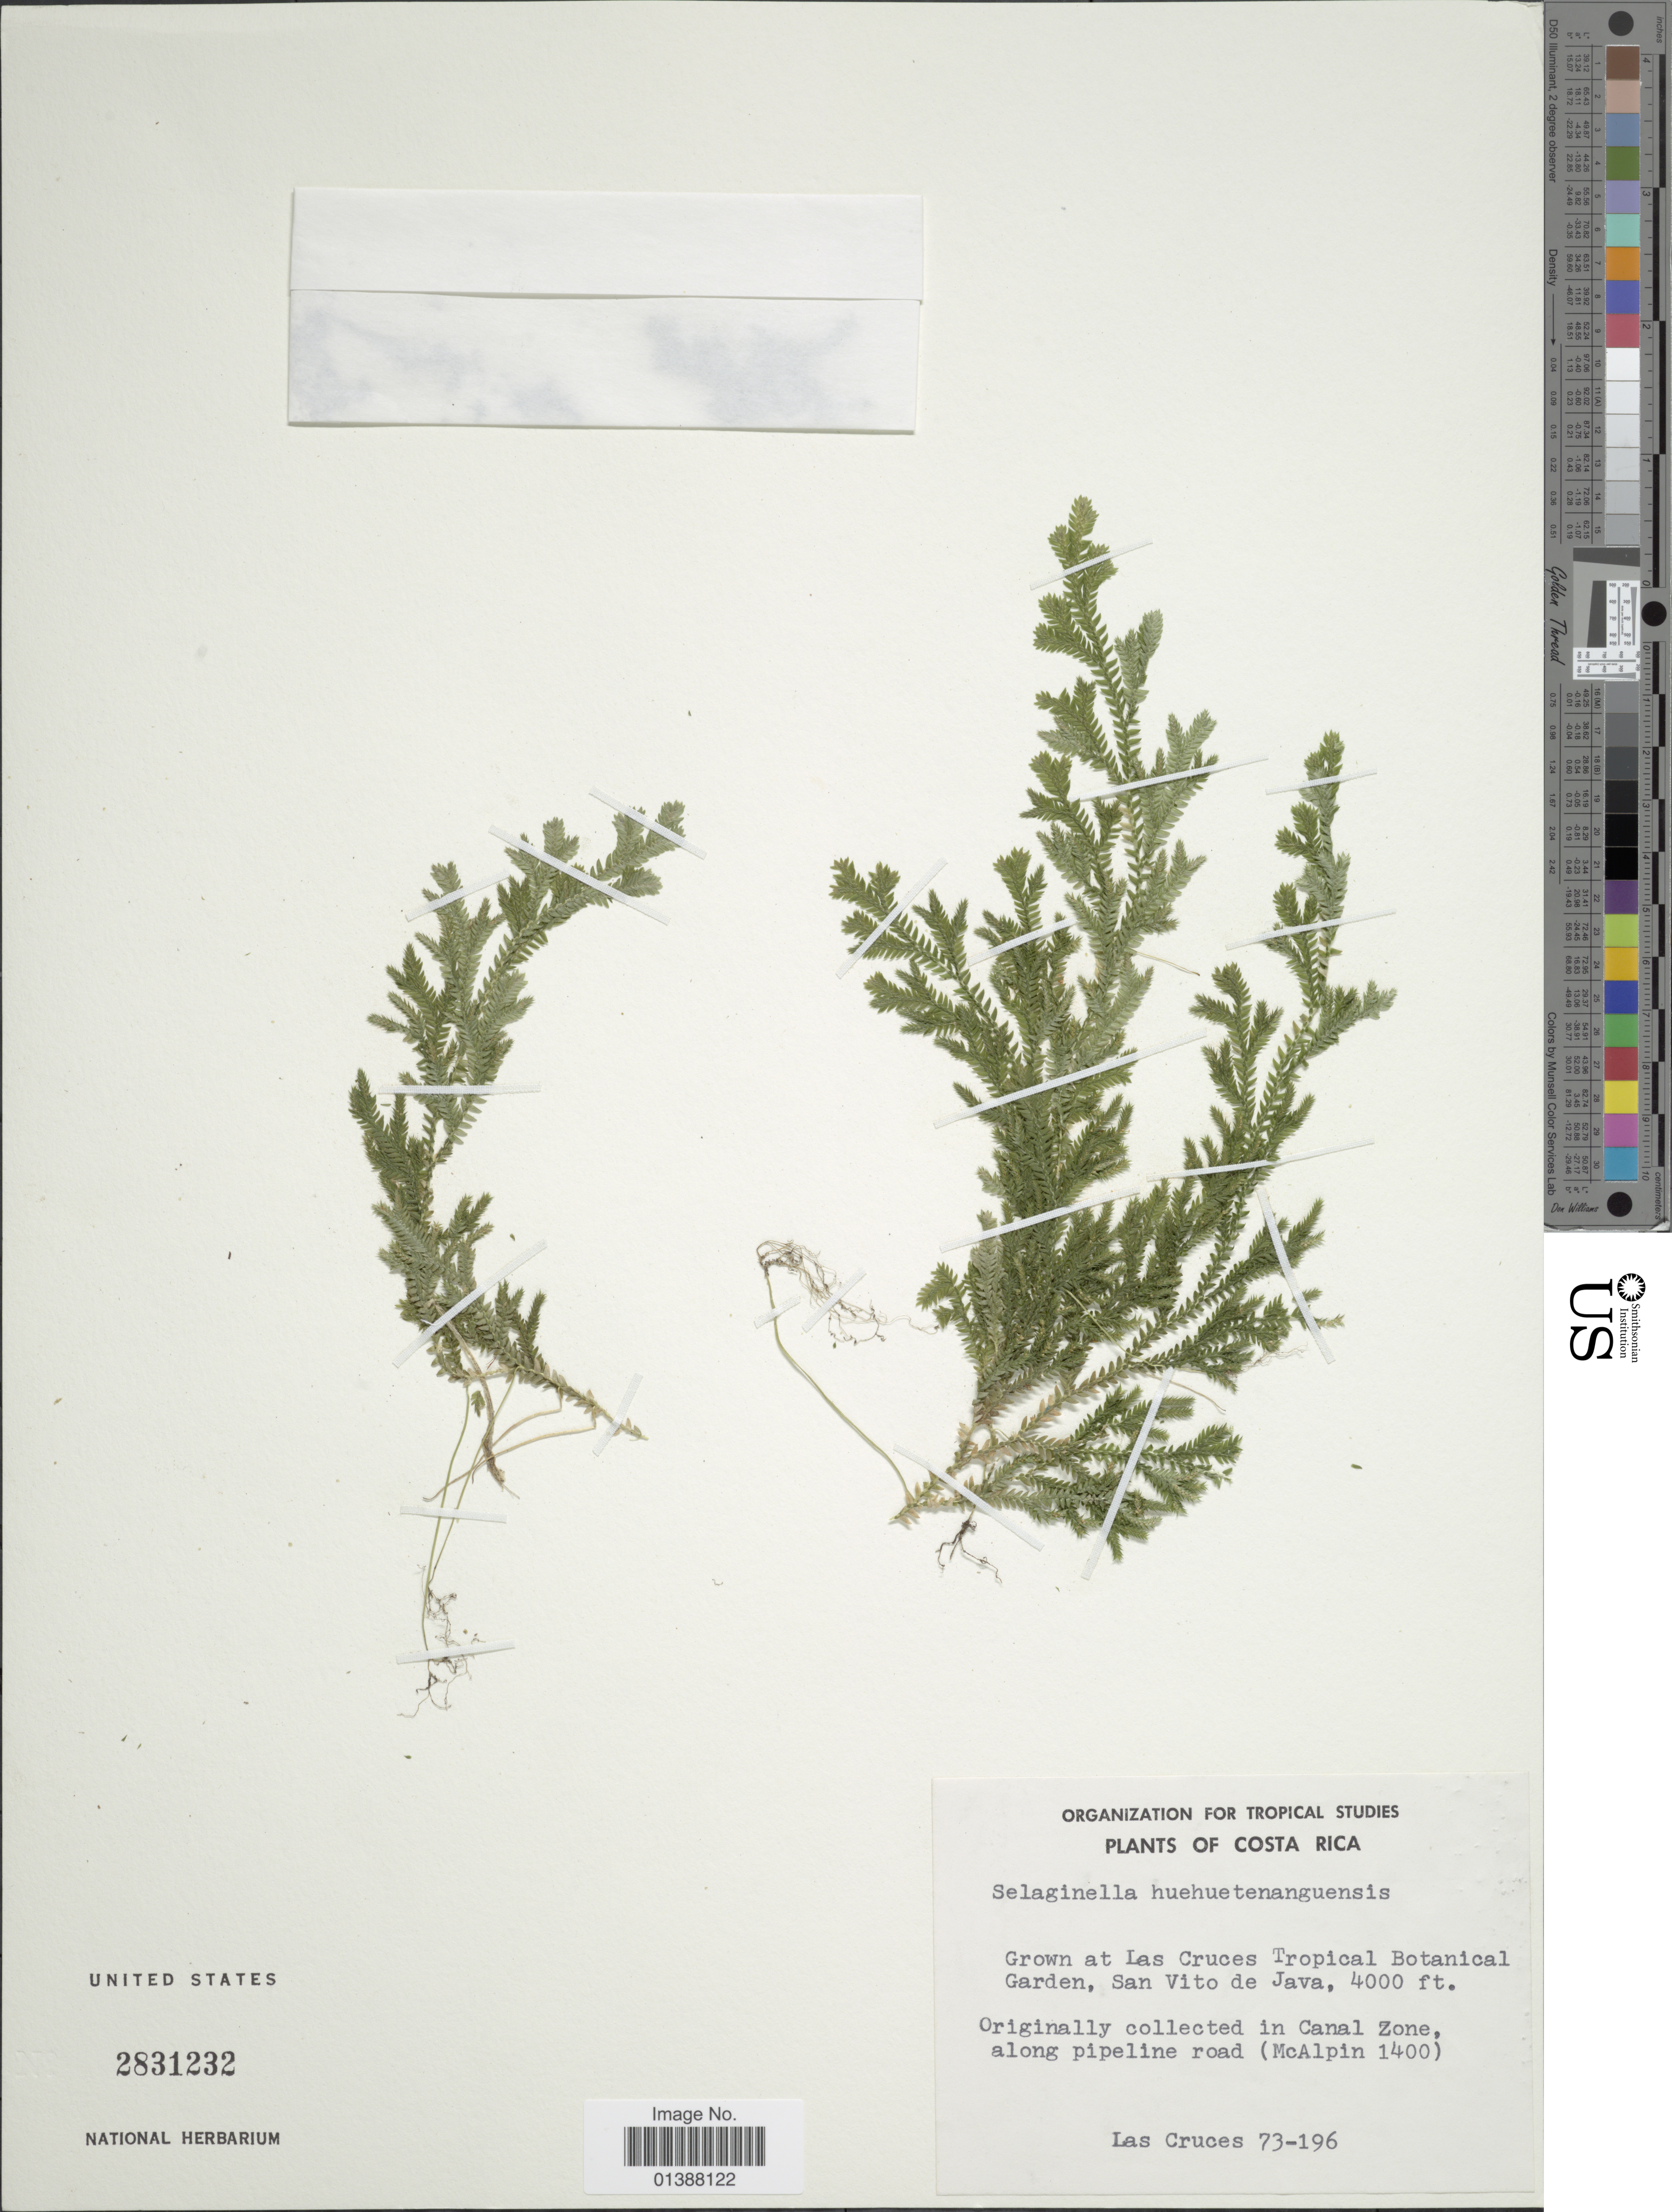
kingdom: Plantae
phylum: Tracheophyta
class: Lycopodiopsida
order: Selaginellales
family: Selaginellaceae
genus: Selaginella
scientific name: Selaginella huehuetenangensis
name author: Hieron.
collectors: Las Cruces Botanical Garden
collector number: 73-196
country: Costa Rica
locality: Grown at Las Cruces Tropical Botanical Garden, San Vito de Java, Originally collected in Canal Zonne, along pipeline road (McAlpin 1400)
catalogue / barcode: US 2831232